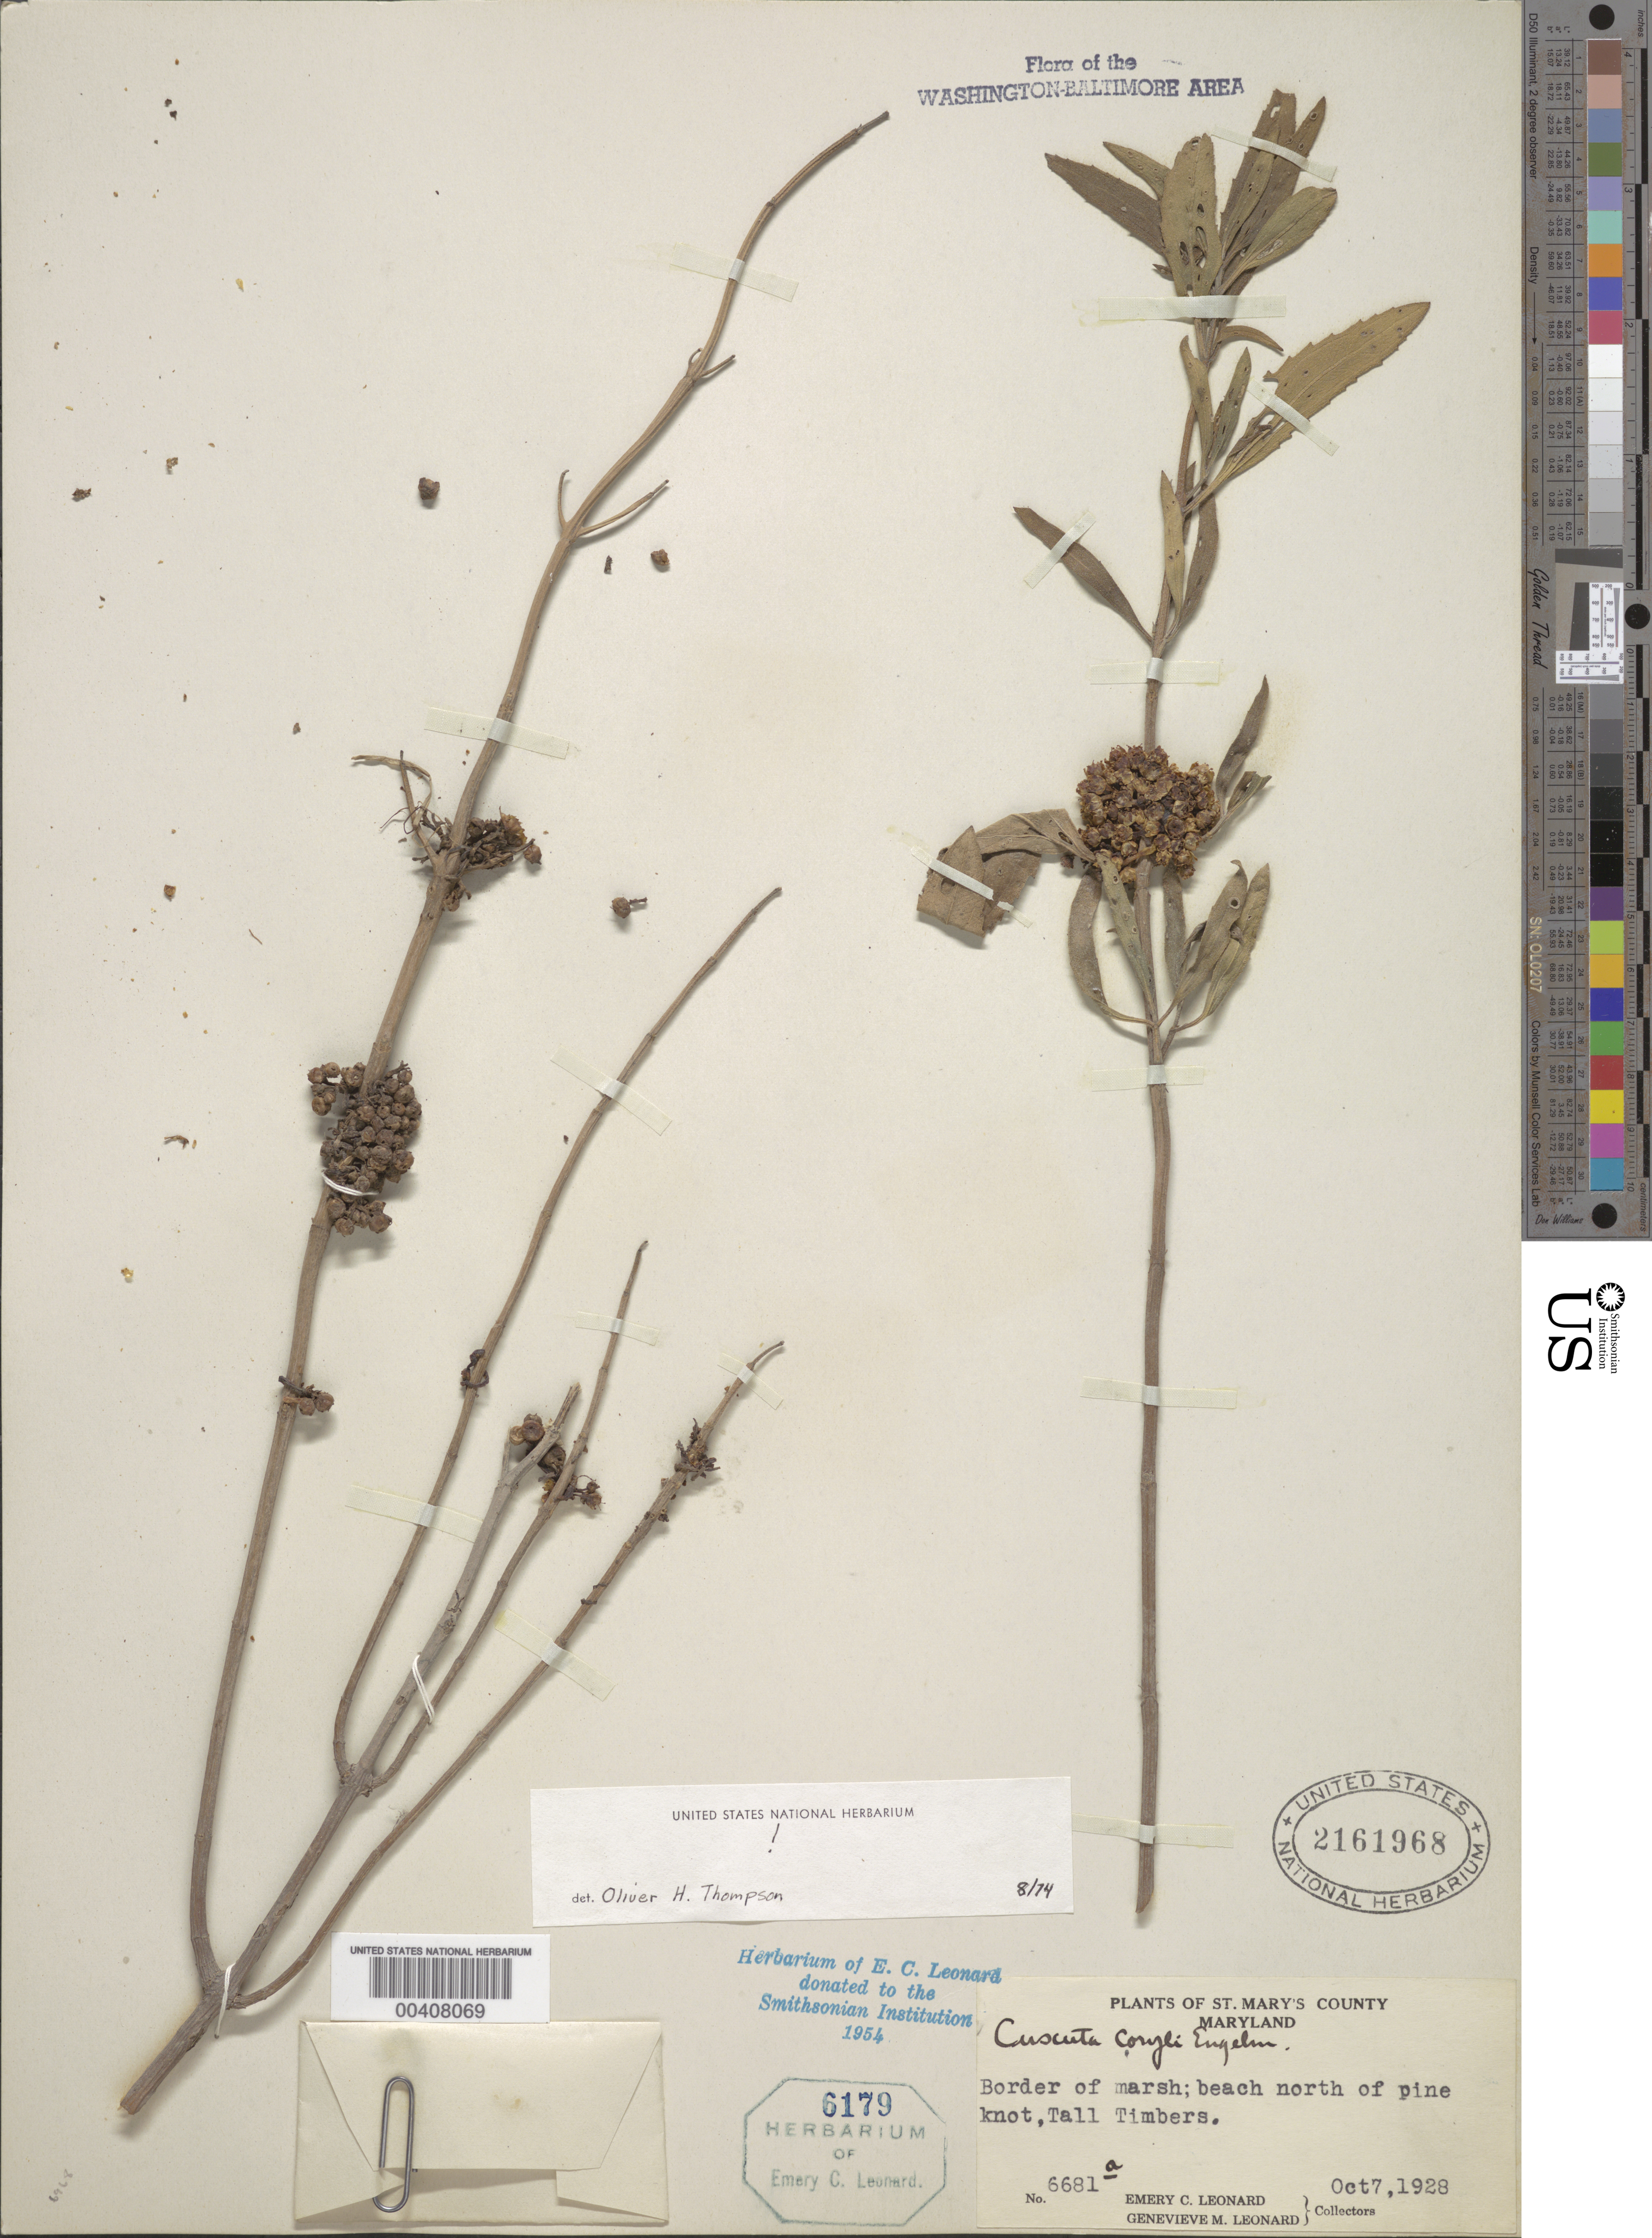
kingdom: Plantae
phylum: Tracheophyta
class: Magnoliopsida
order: Solanales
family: Convolvulaceae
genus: Cuscuta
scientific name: Cuscuta coryli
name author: Engelm.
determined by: Thompson, O. H.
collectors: E. C. Leonard & G. M. Leonard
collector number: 6681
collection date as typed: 07 Oct 1928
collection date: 1928-10-07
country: United States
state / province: Maryland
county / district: St. Mary's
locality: N of Pine Knot, Tall Timbers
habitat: Border of marsh, beach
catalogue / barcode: US 2161968